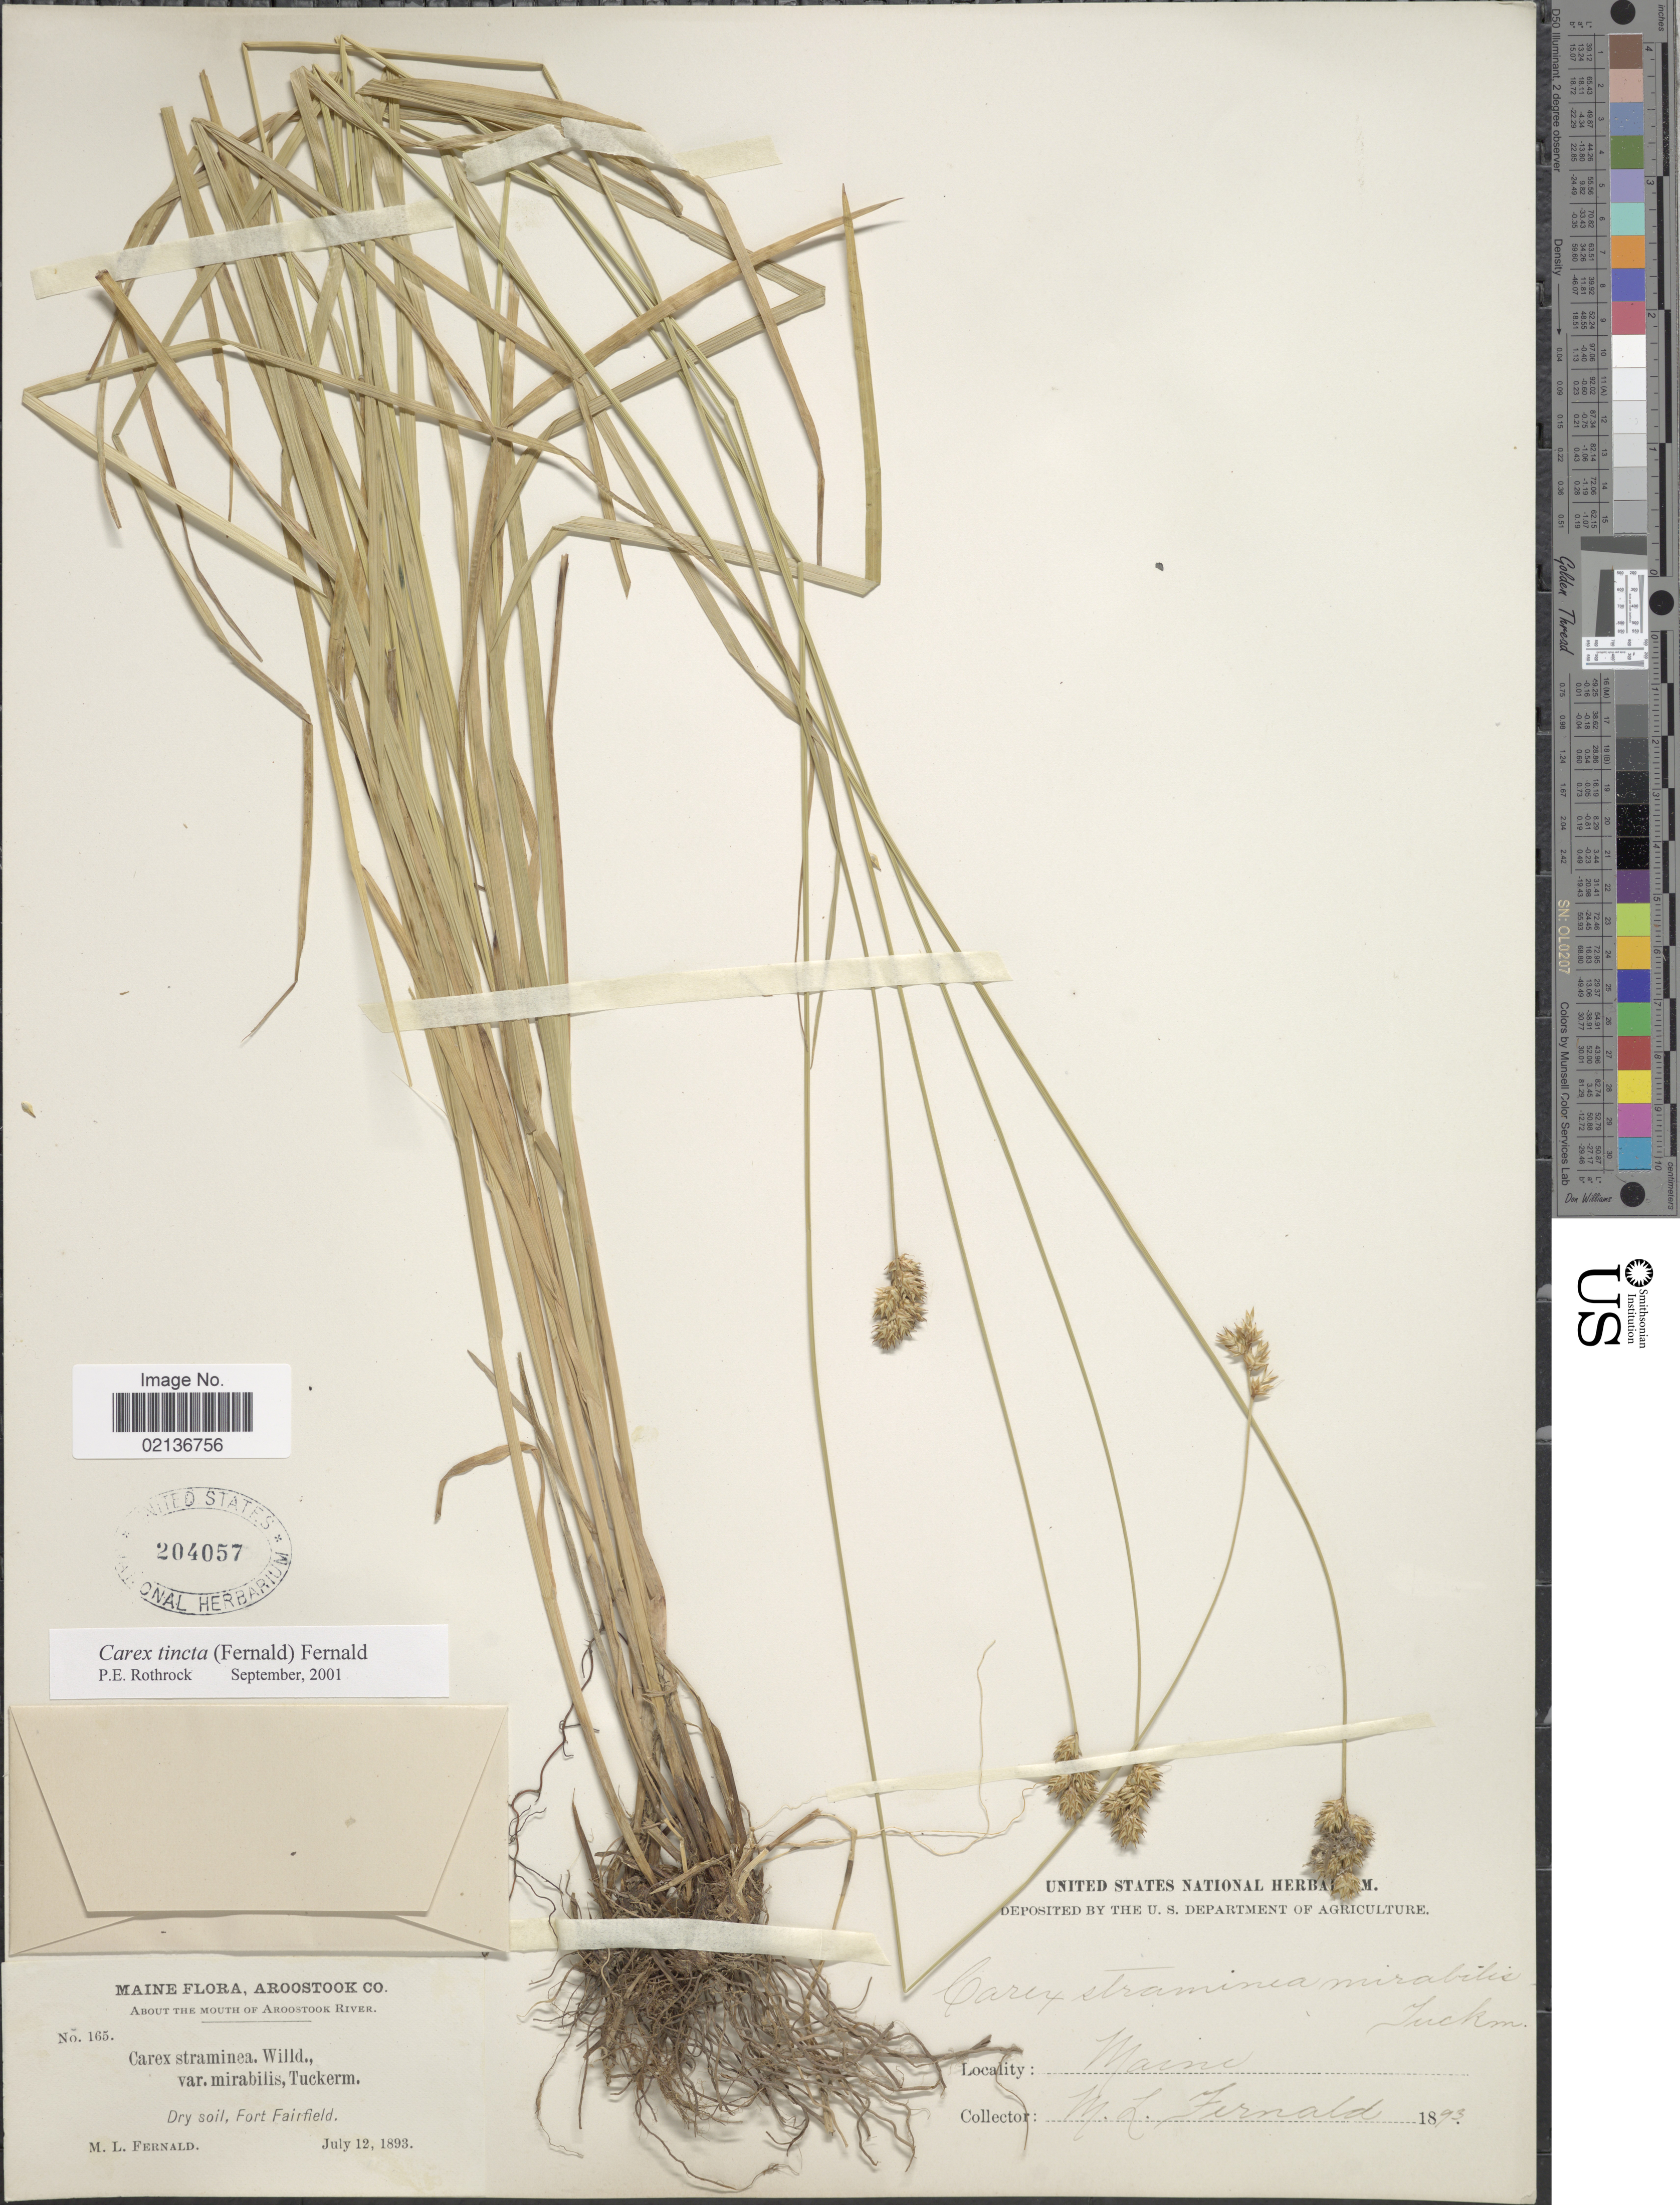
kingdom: Plantae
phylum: Tracheophyta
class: Liliopsida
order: Poales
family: Cyperaceae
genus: Carex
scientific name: Carex tincta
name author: (Fernald) Fernald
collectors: M. L. Fernald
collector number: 165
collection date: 1893-07-12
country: United States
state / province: Maine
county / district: Aroostook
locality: About the Mouth of Aroostook River, Dry soil, Fort Fairfield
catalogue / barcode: US 204057